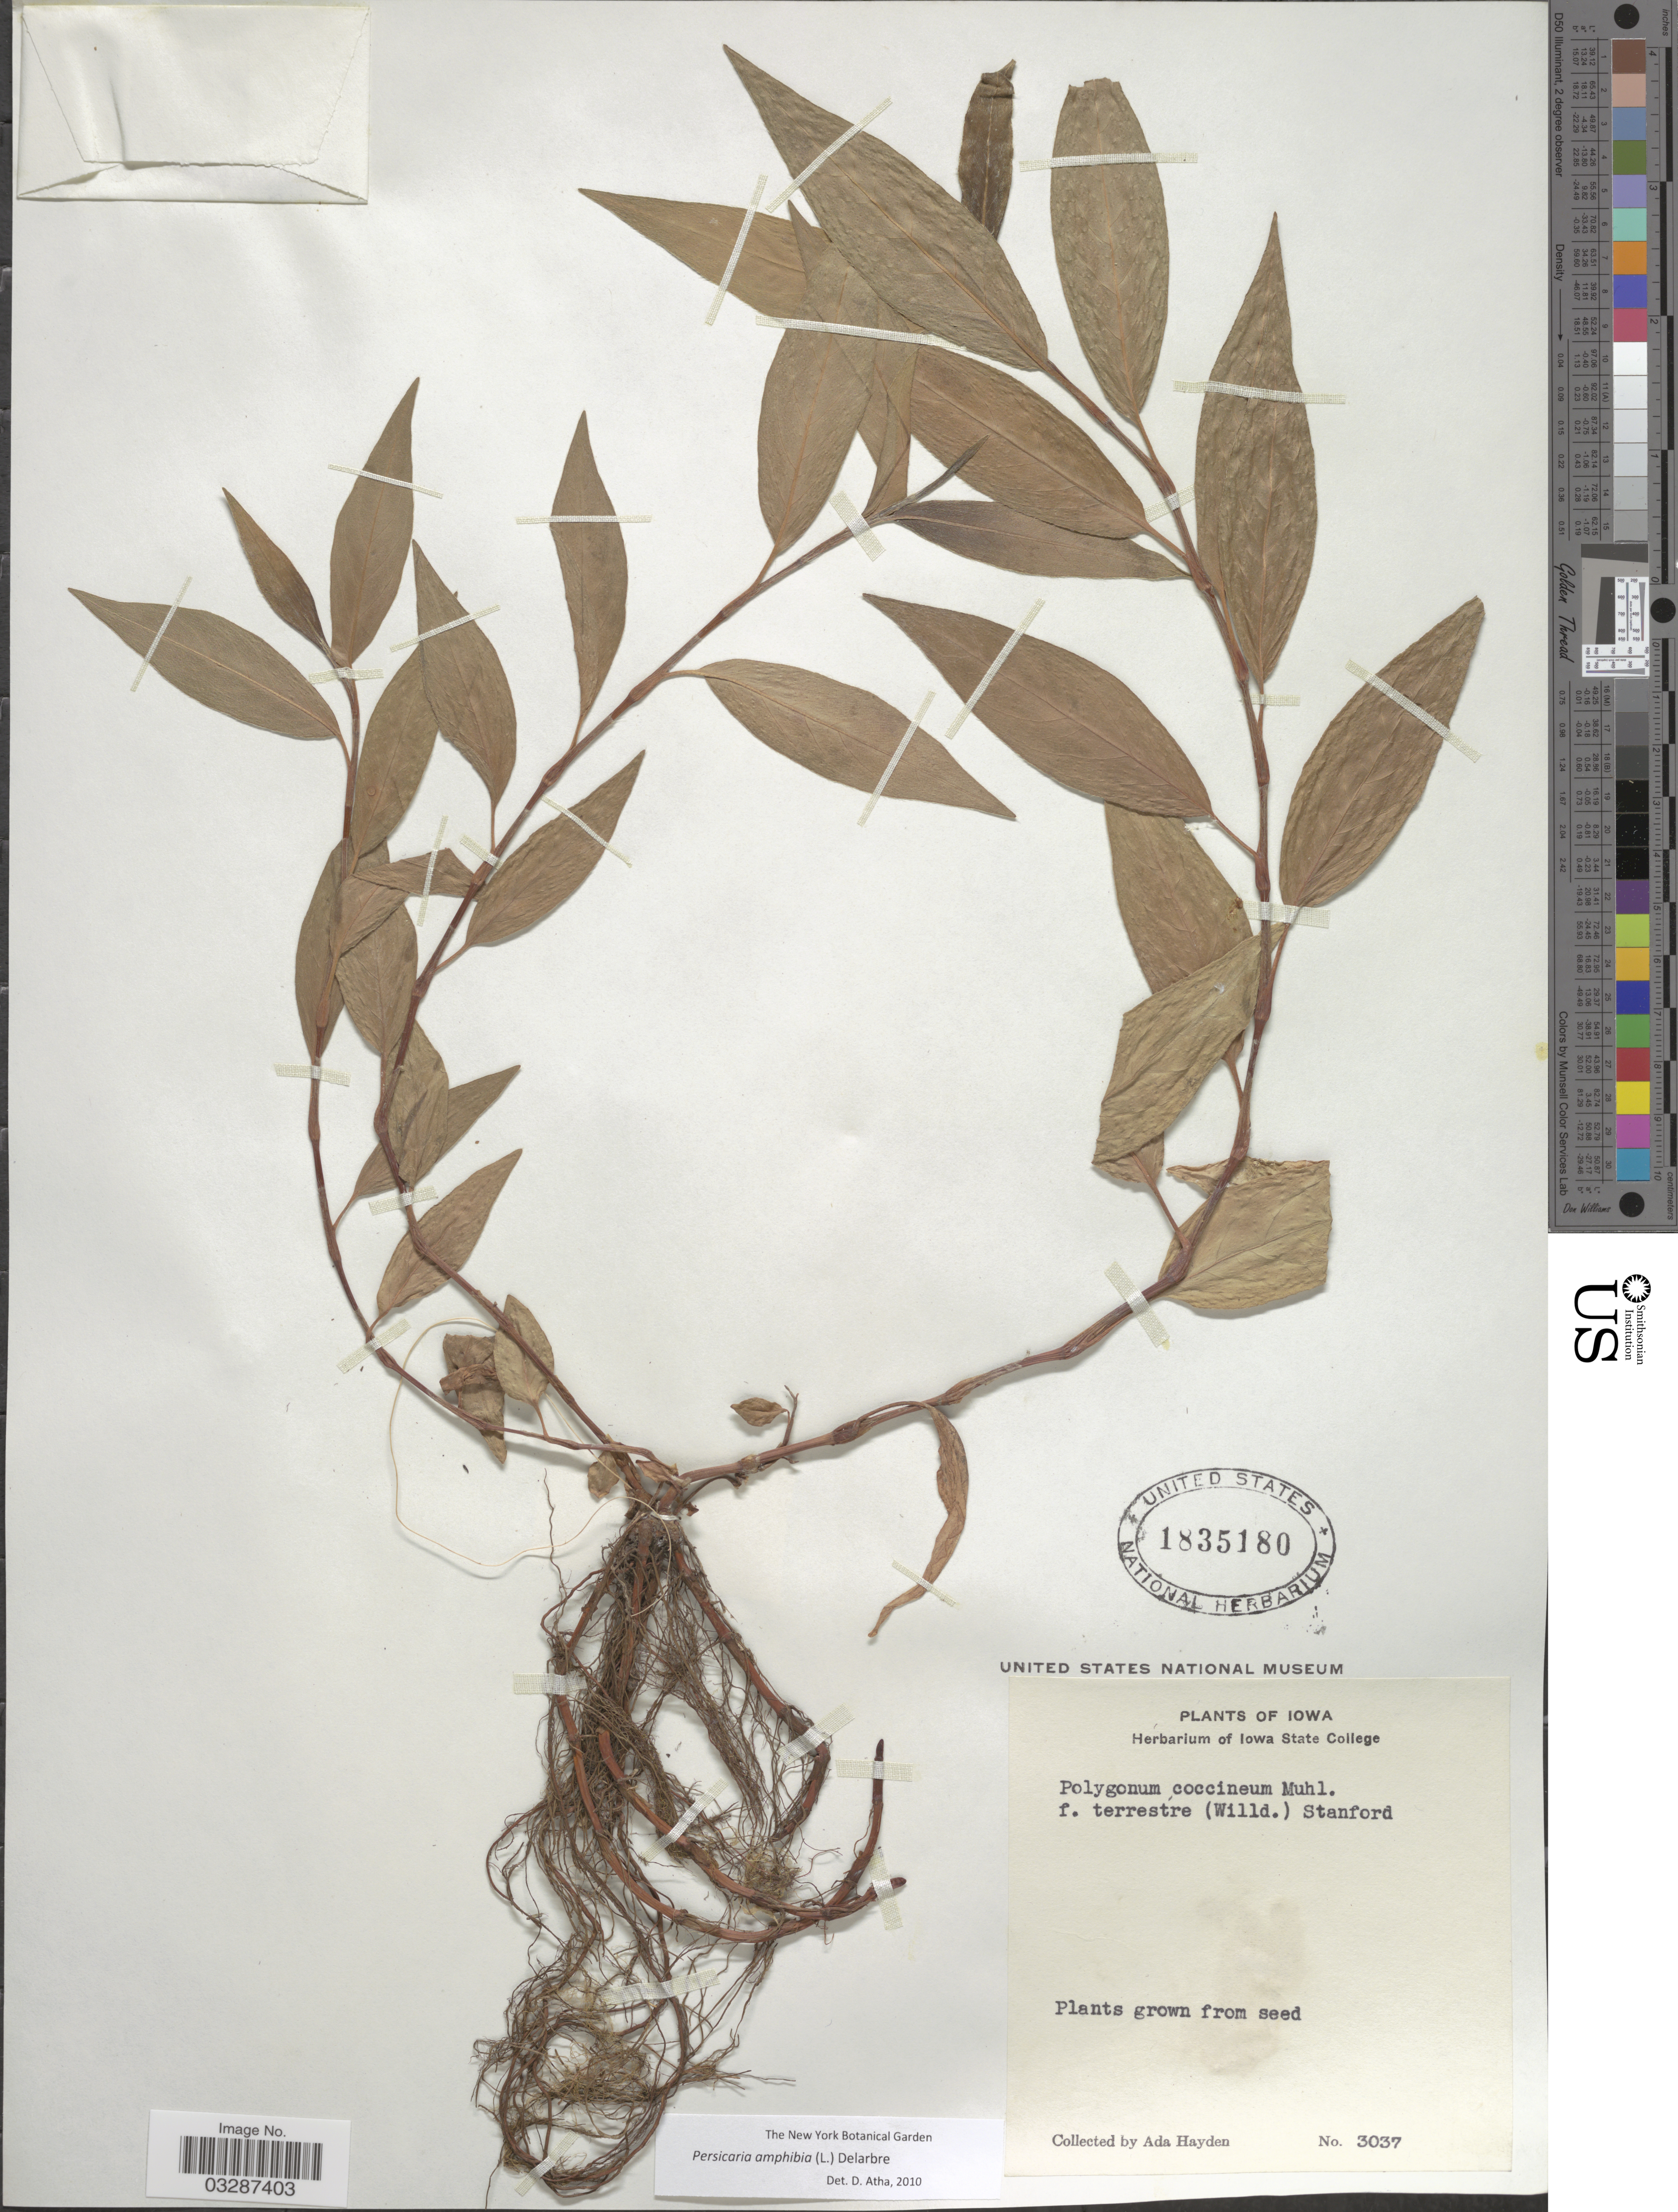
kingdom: Plantae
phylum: Tracheophyta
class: Magnoliopsida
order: Caryophyllales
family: Polygonaceae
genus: Persicaria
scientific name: Persicaria amphibia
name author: (L.) Delarbre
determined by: Atha, D. E.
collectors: Ada Hayden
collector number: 3037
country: United States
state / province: Iowa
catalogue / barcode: US 1835180